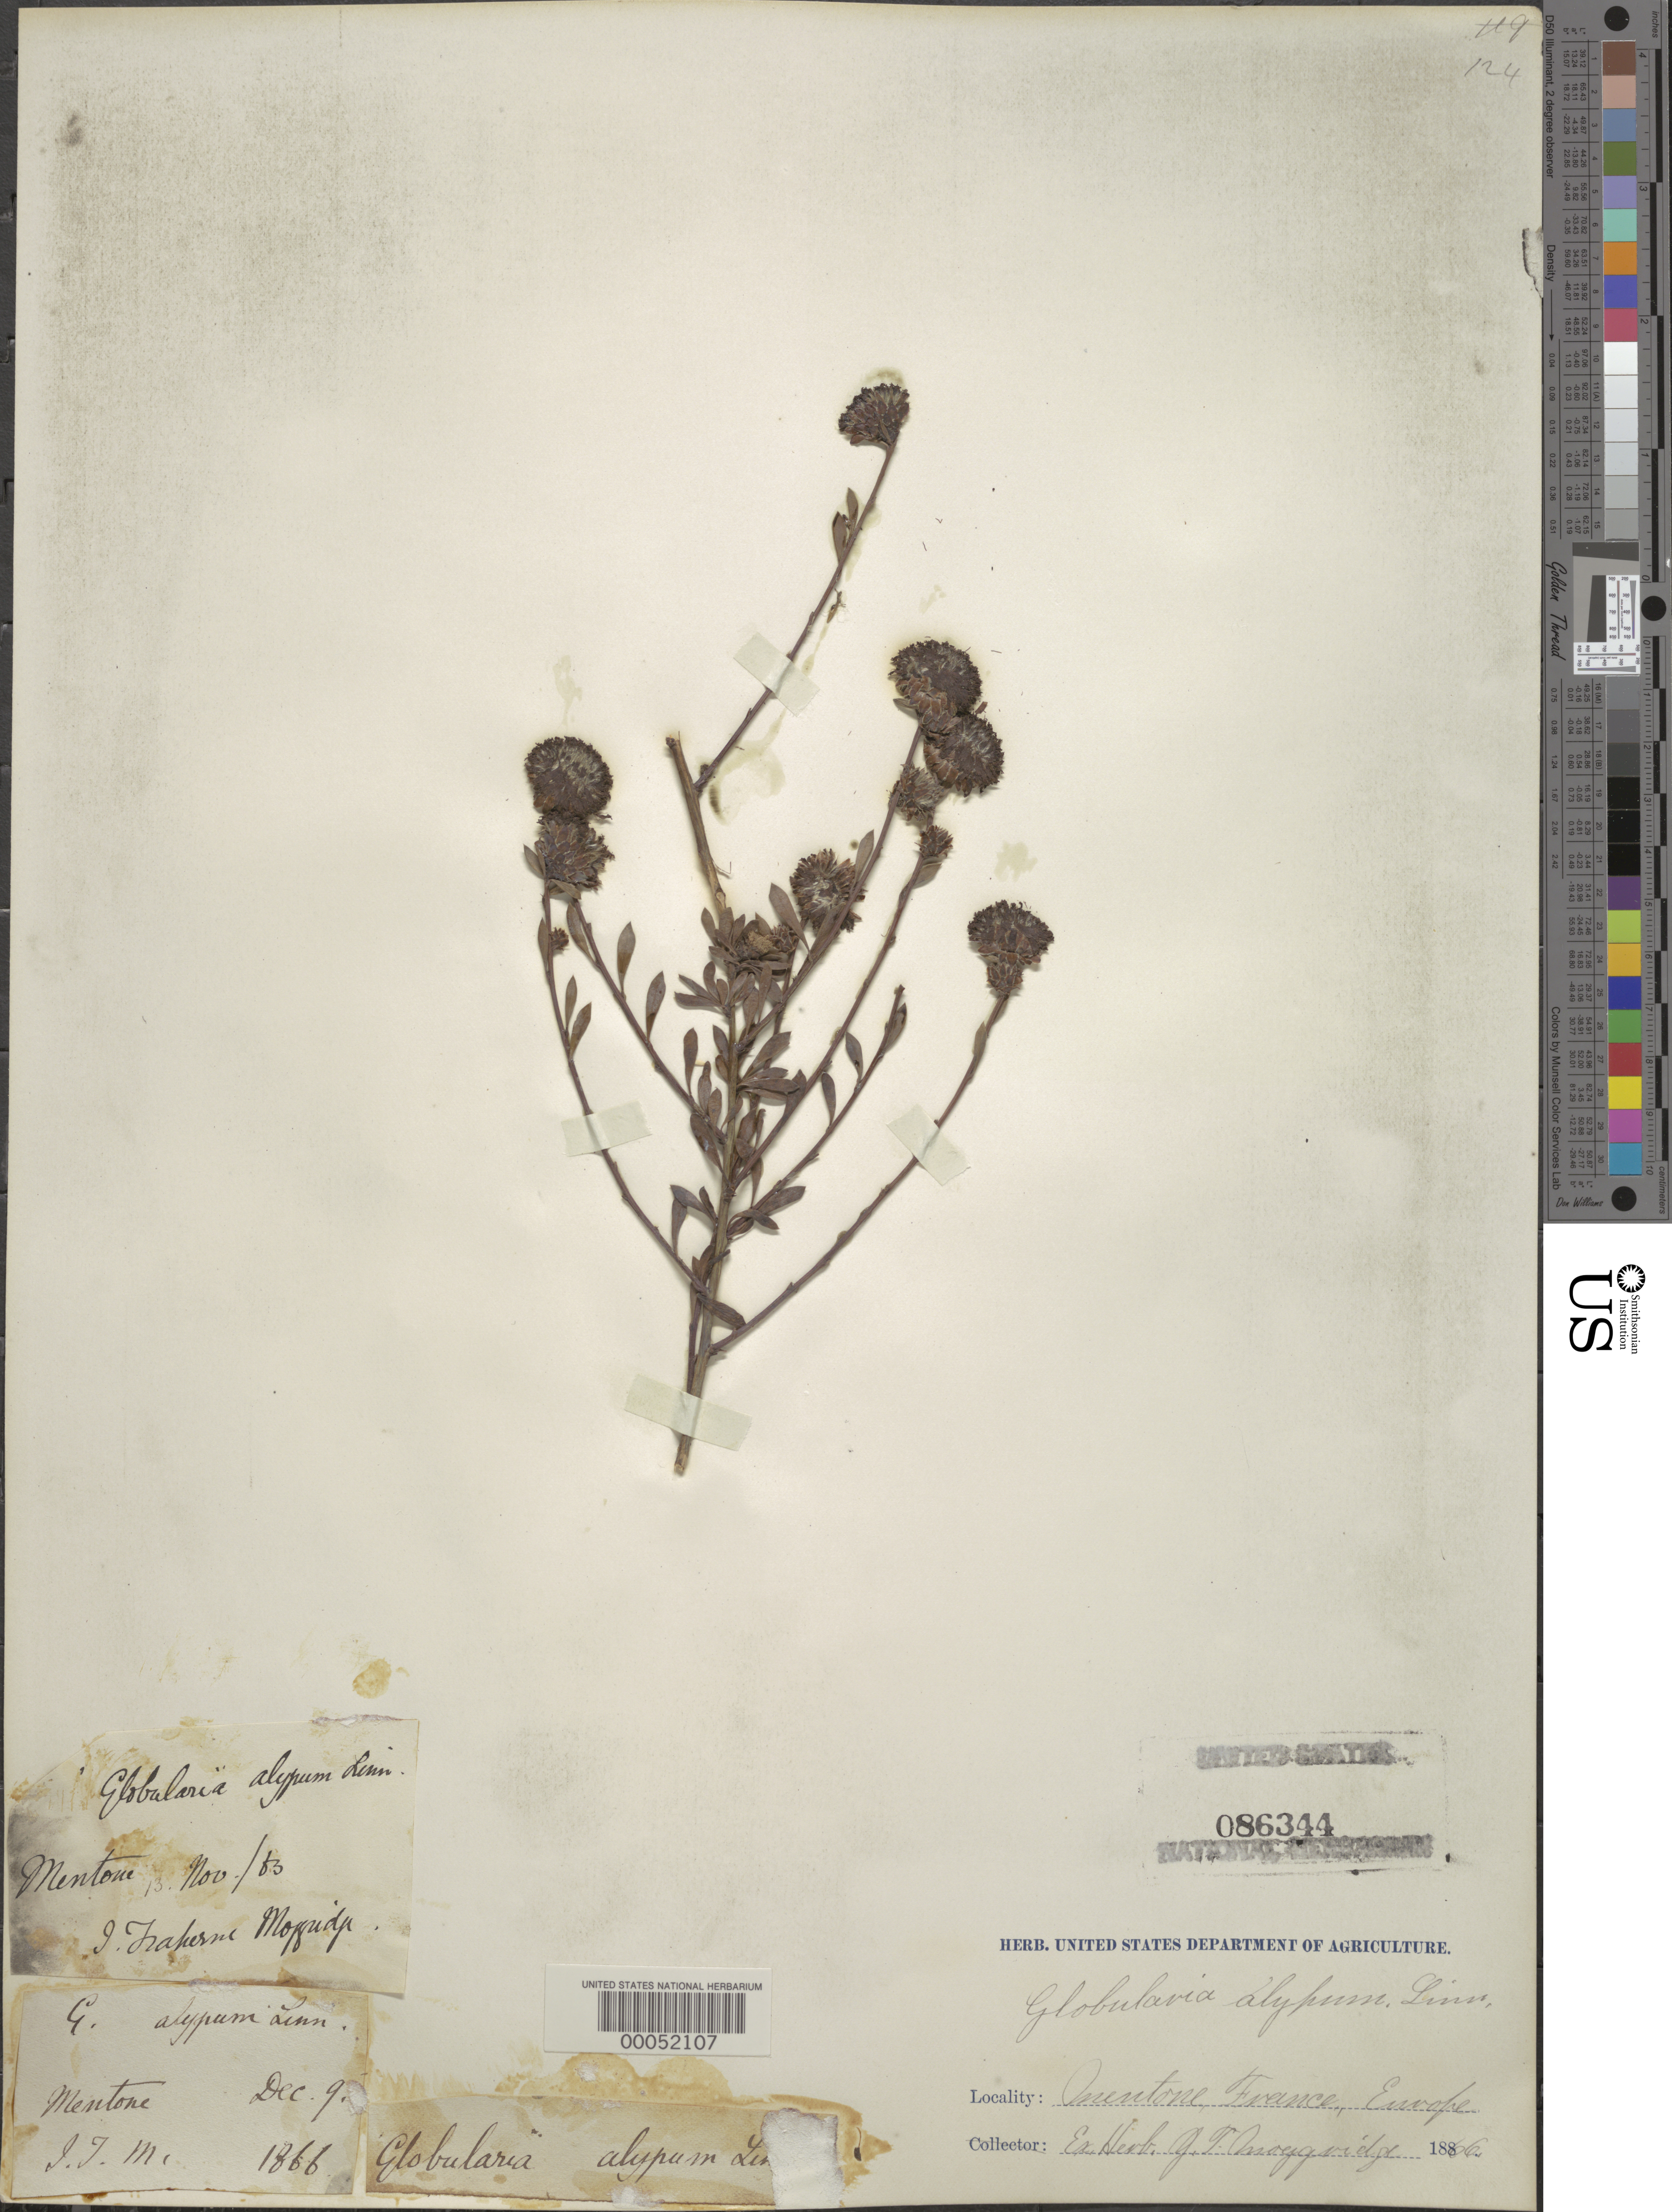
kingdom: Plantae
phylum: Tracheophyta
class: Magnoliopsida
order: Lamiales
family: Plantaginaceae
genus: Globularia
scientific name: Globularia alypum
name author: L.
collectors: J. T. Moggridge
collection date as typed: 1866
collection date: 1866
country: France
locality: Anentone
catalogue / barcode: US 86346